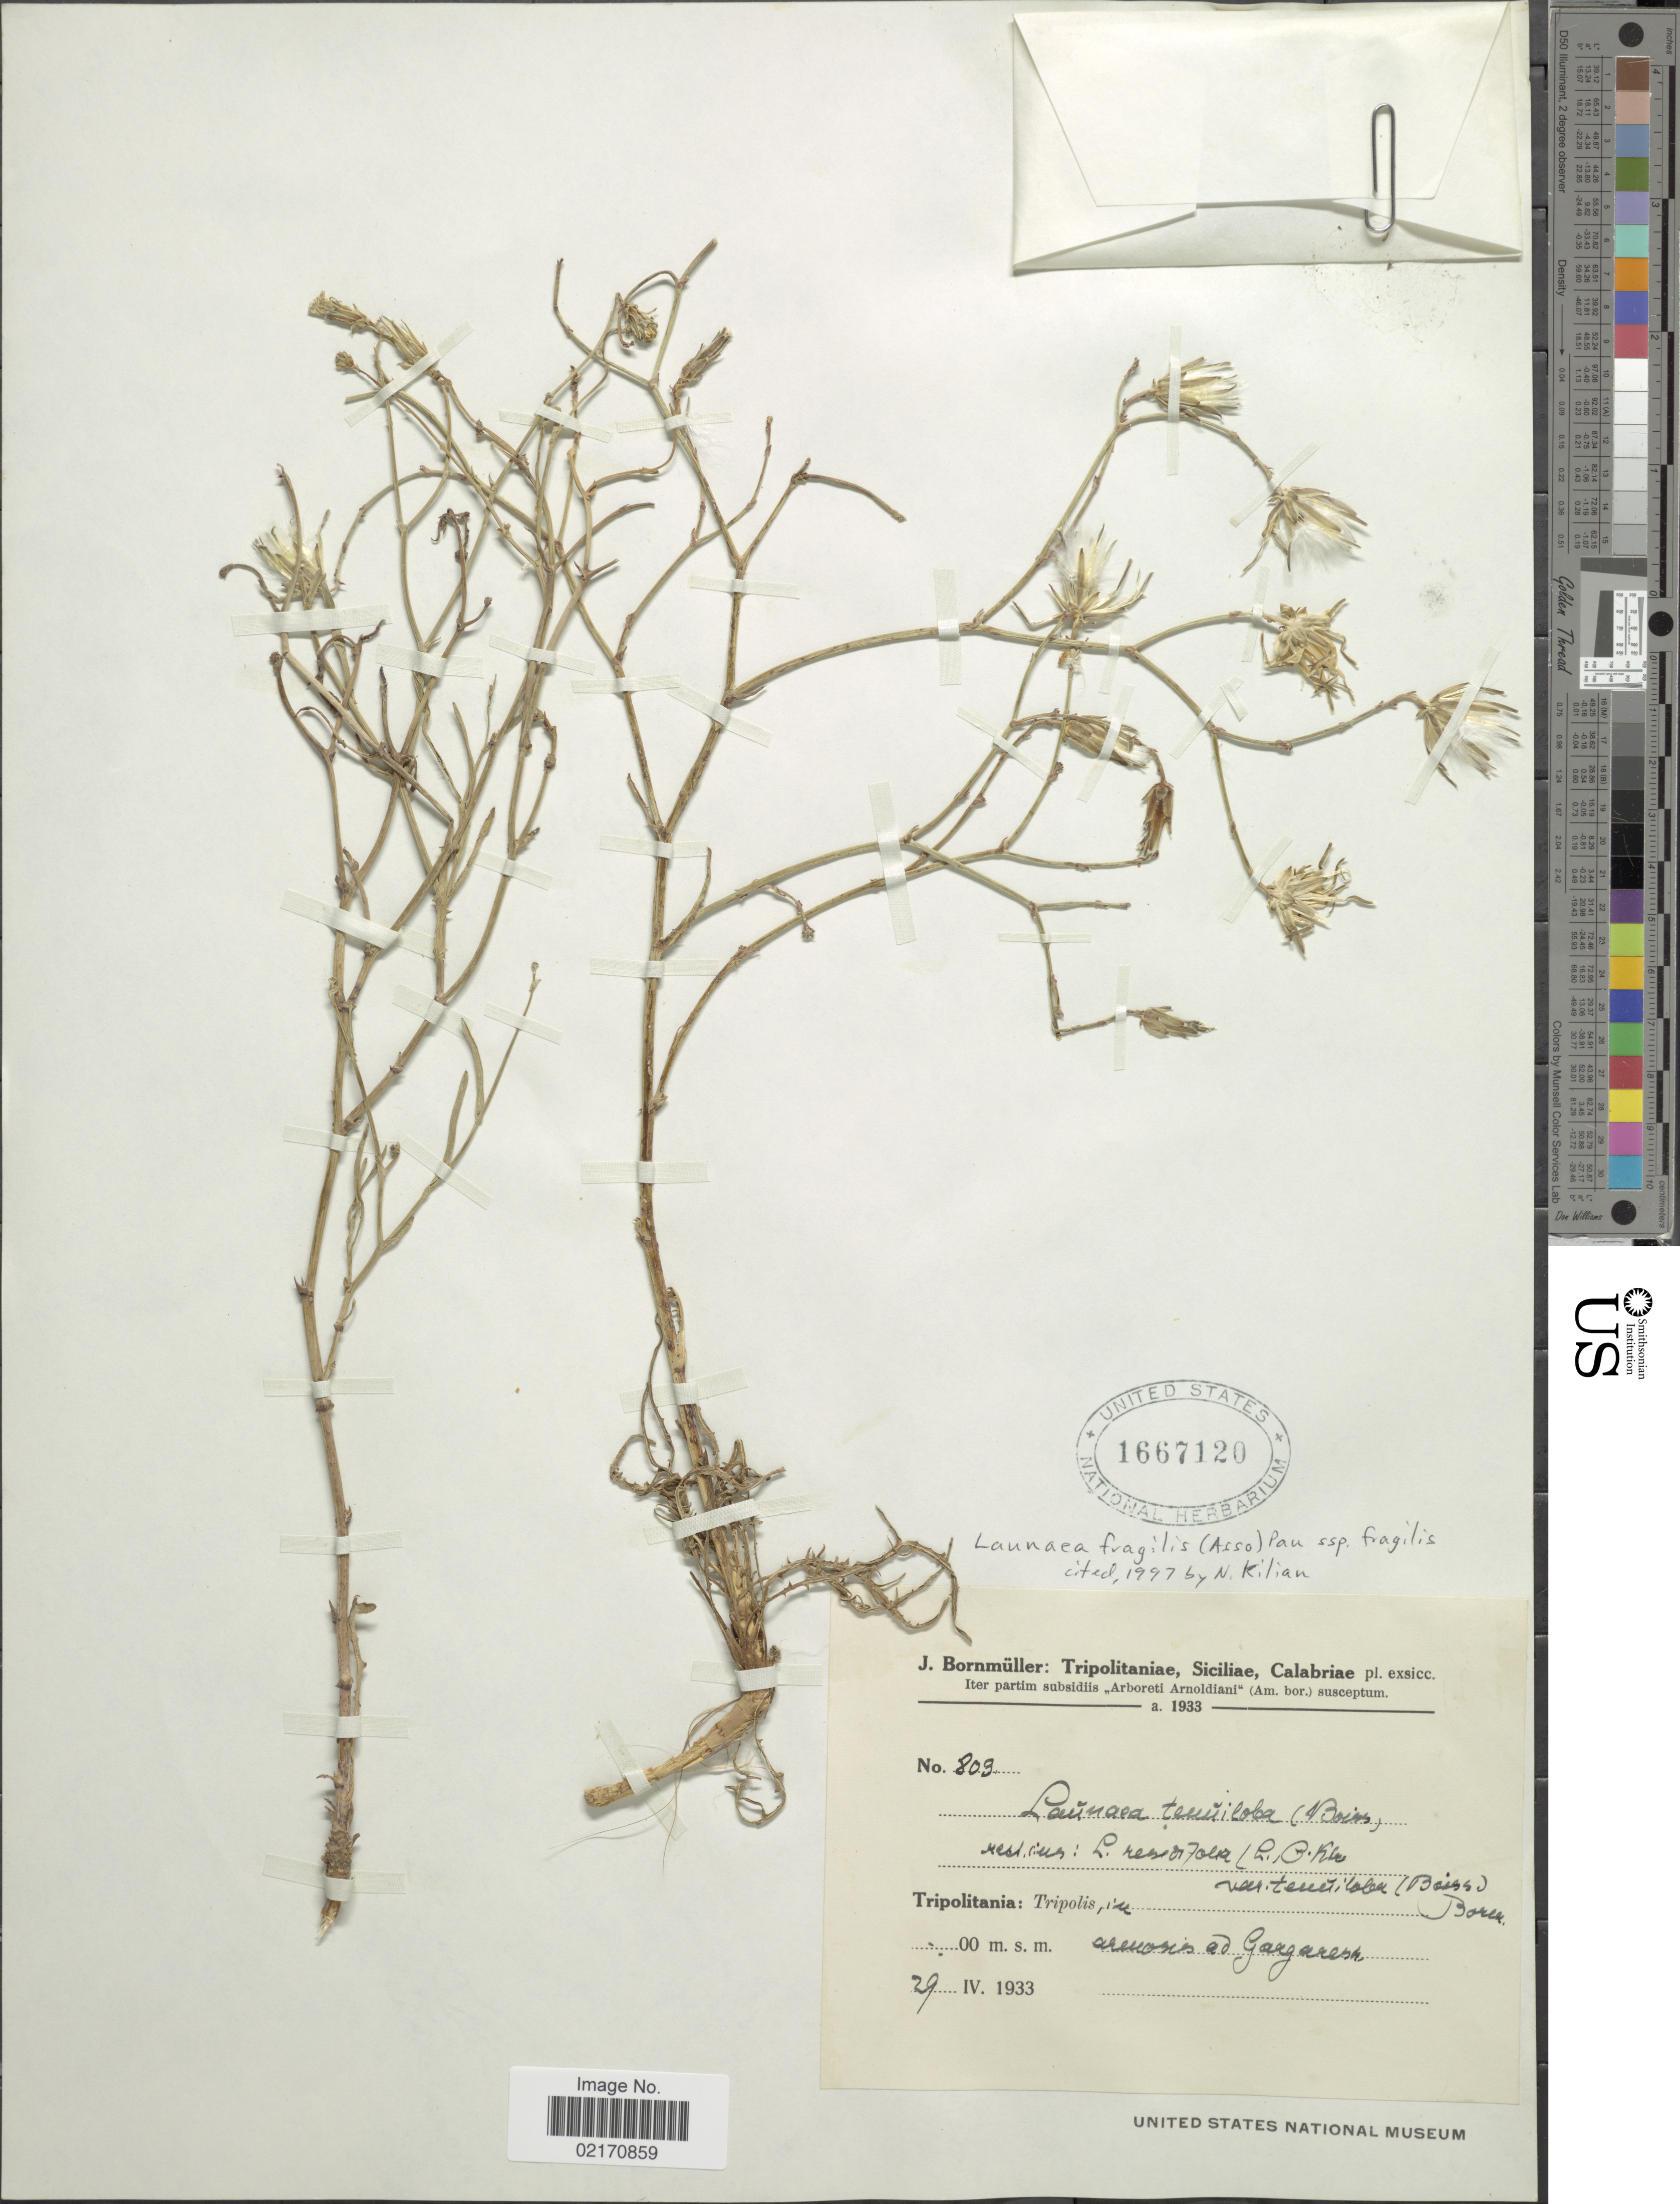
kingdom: Plantae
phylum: Tracheophyta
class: Magnoliopsida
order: Asterales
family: Asteraceae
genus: Launaea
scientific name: Launaea fragilis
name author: (Asso) Pau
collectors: J. Bornmüller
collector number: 803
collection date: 1933-04-29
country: Italy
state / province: Calabria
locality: Tripolitaniae, Siciliae, Calabriae, Tripolitania, Tripolis ad Gargareu [interpreted]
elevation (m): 0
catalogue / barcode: US 1667120